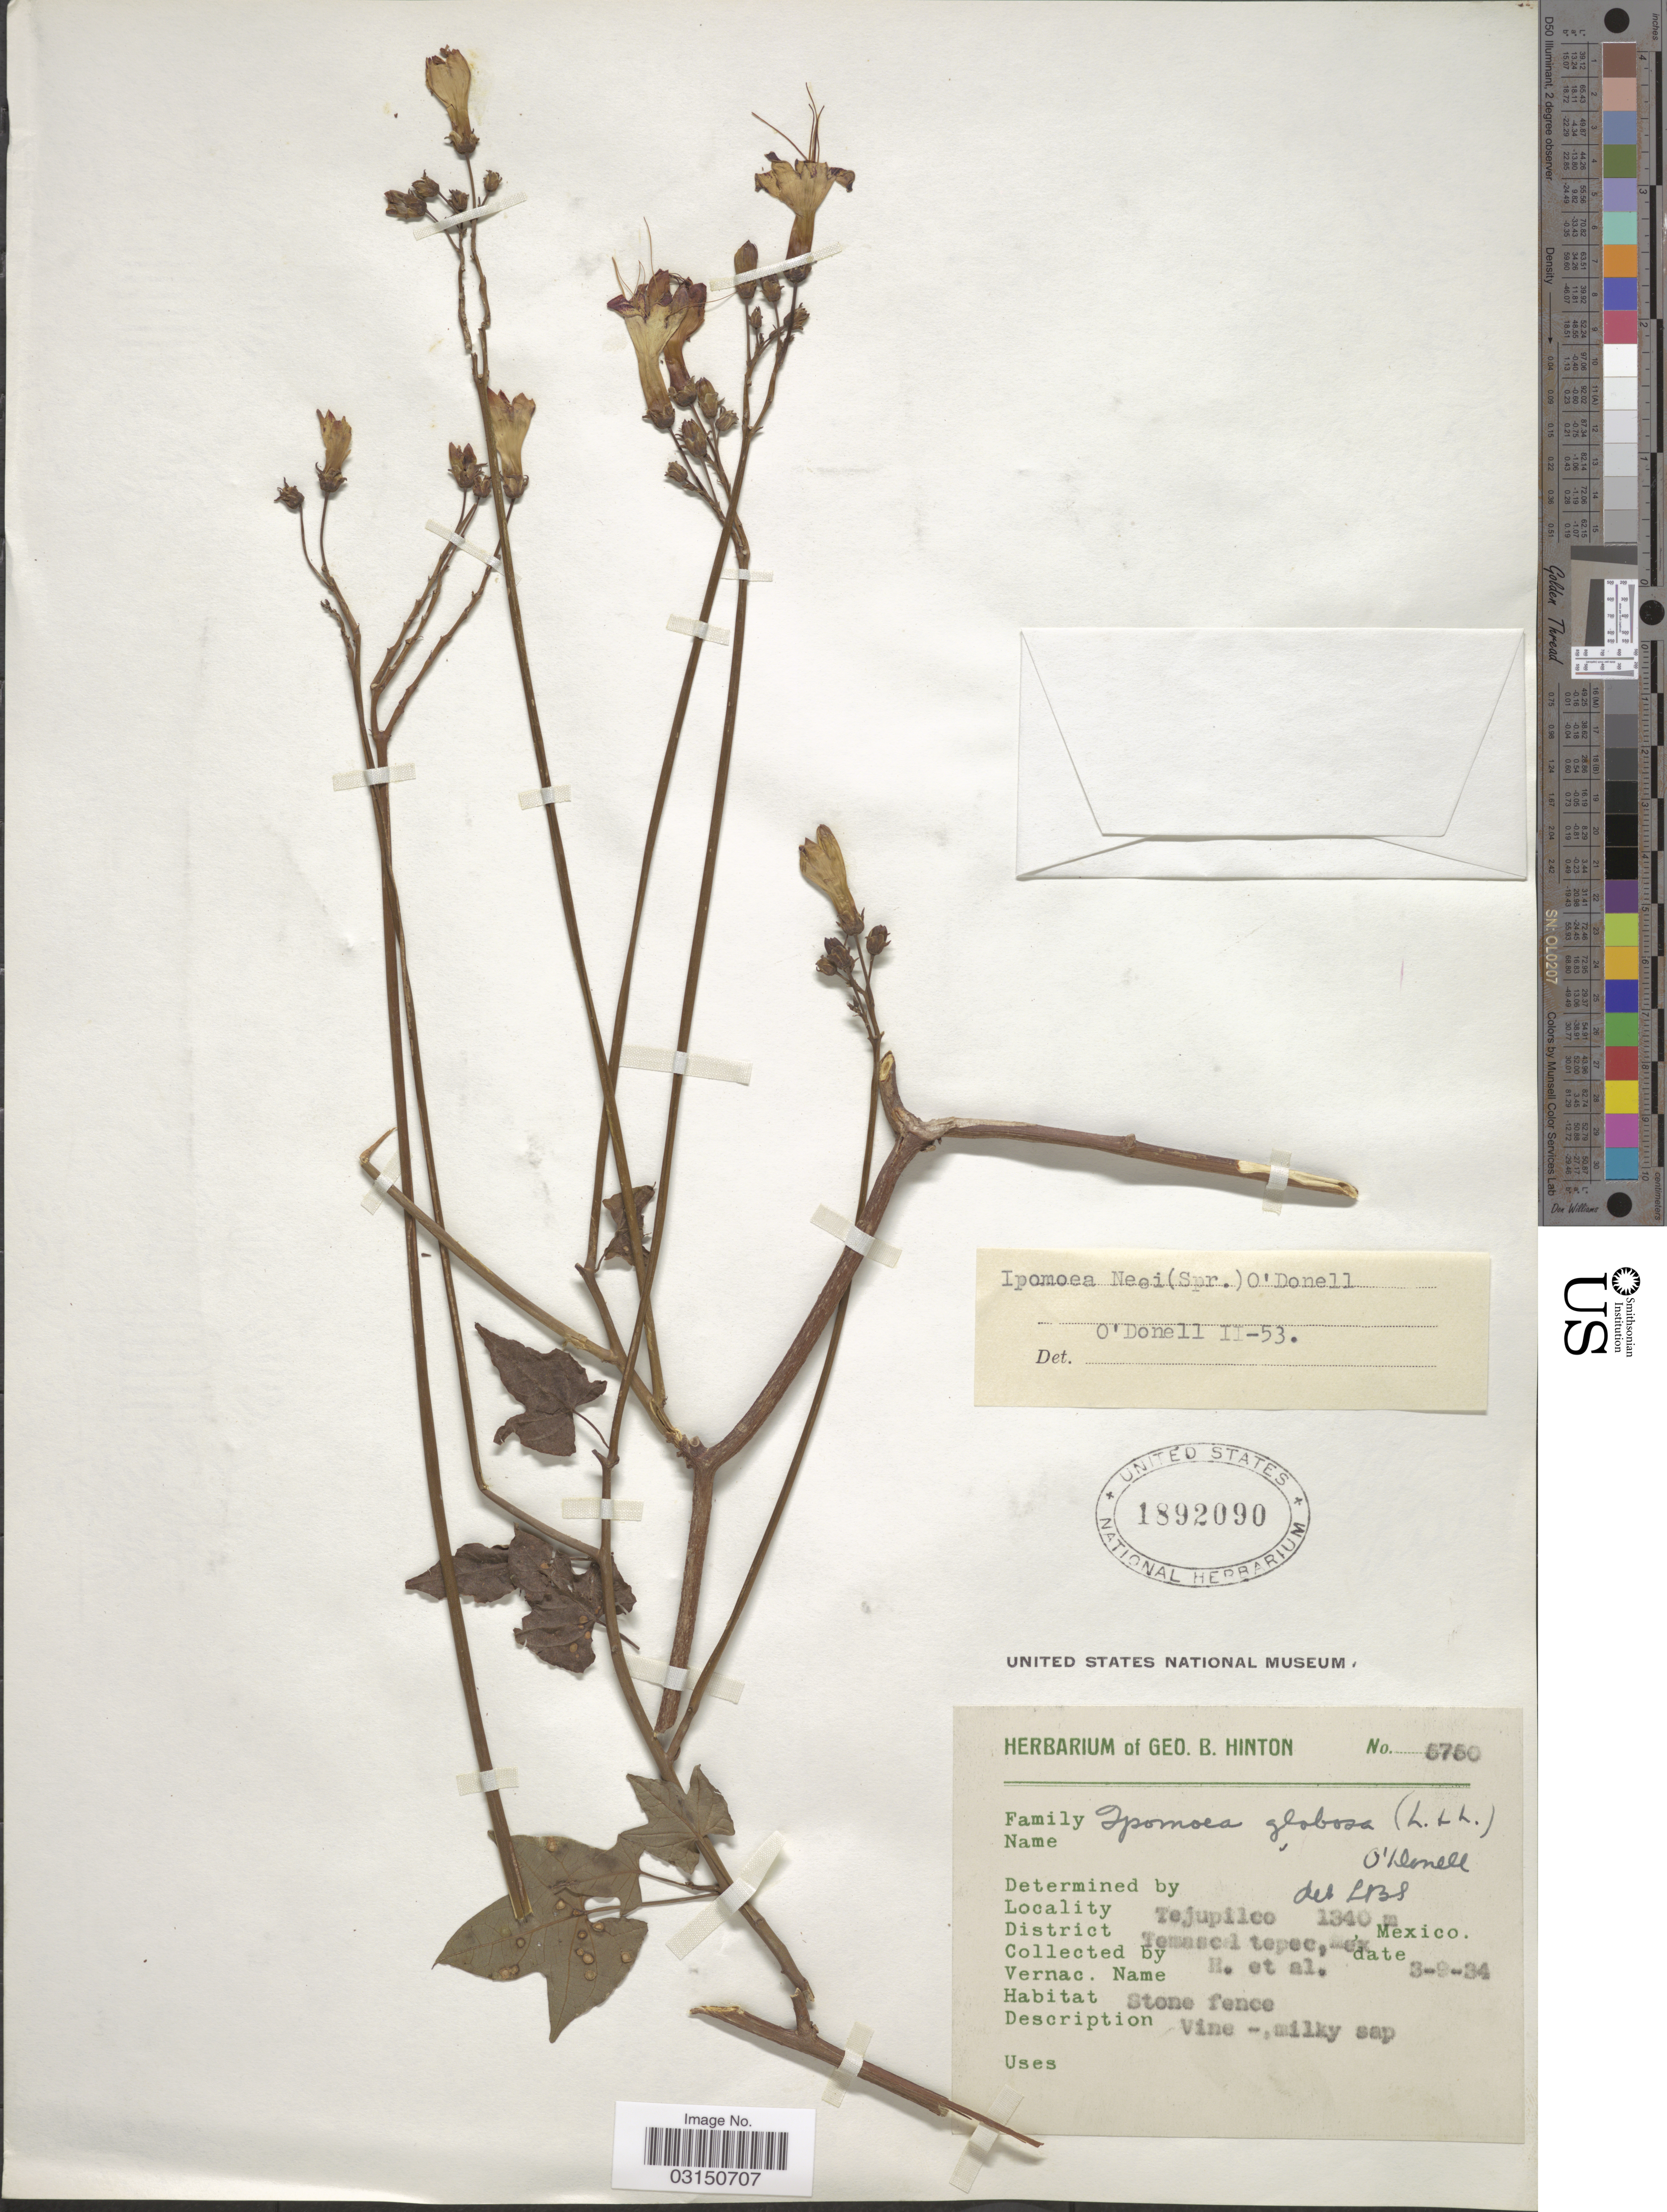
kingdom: Plantae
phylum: Tracheophyta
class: Magnoliopsida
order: Solanales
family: Convolvulaceae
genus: Ipomoea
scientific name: Ipomoea neei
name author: (Spreng.) O'Donell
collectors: G. B. Hinton & et al.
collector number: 5750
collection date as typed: Transcribed d/m/y: 3/9/34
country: Mexico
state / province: México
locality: Tejupilco. District Temascaltepec.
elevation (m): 1340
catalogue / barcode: US 1892090